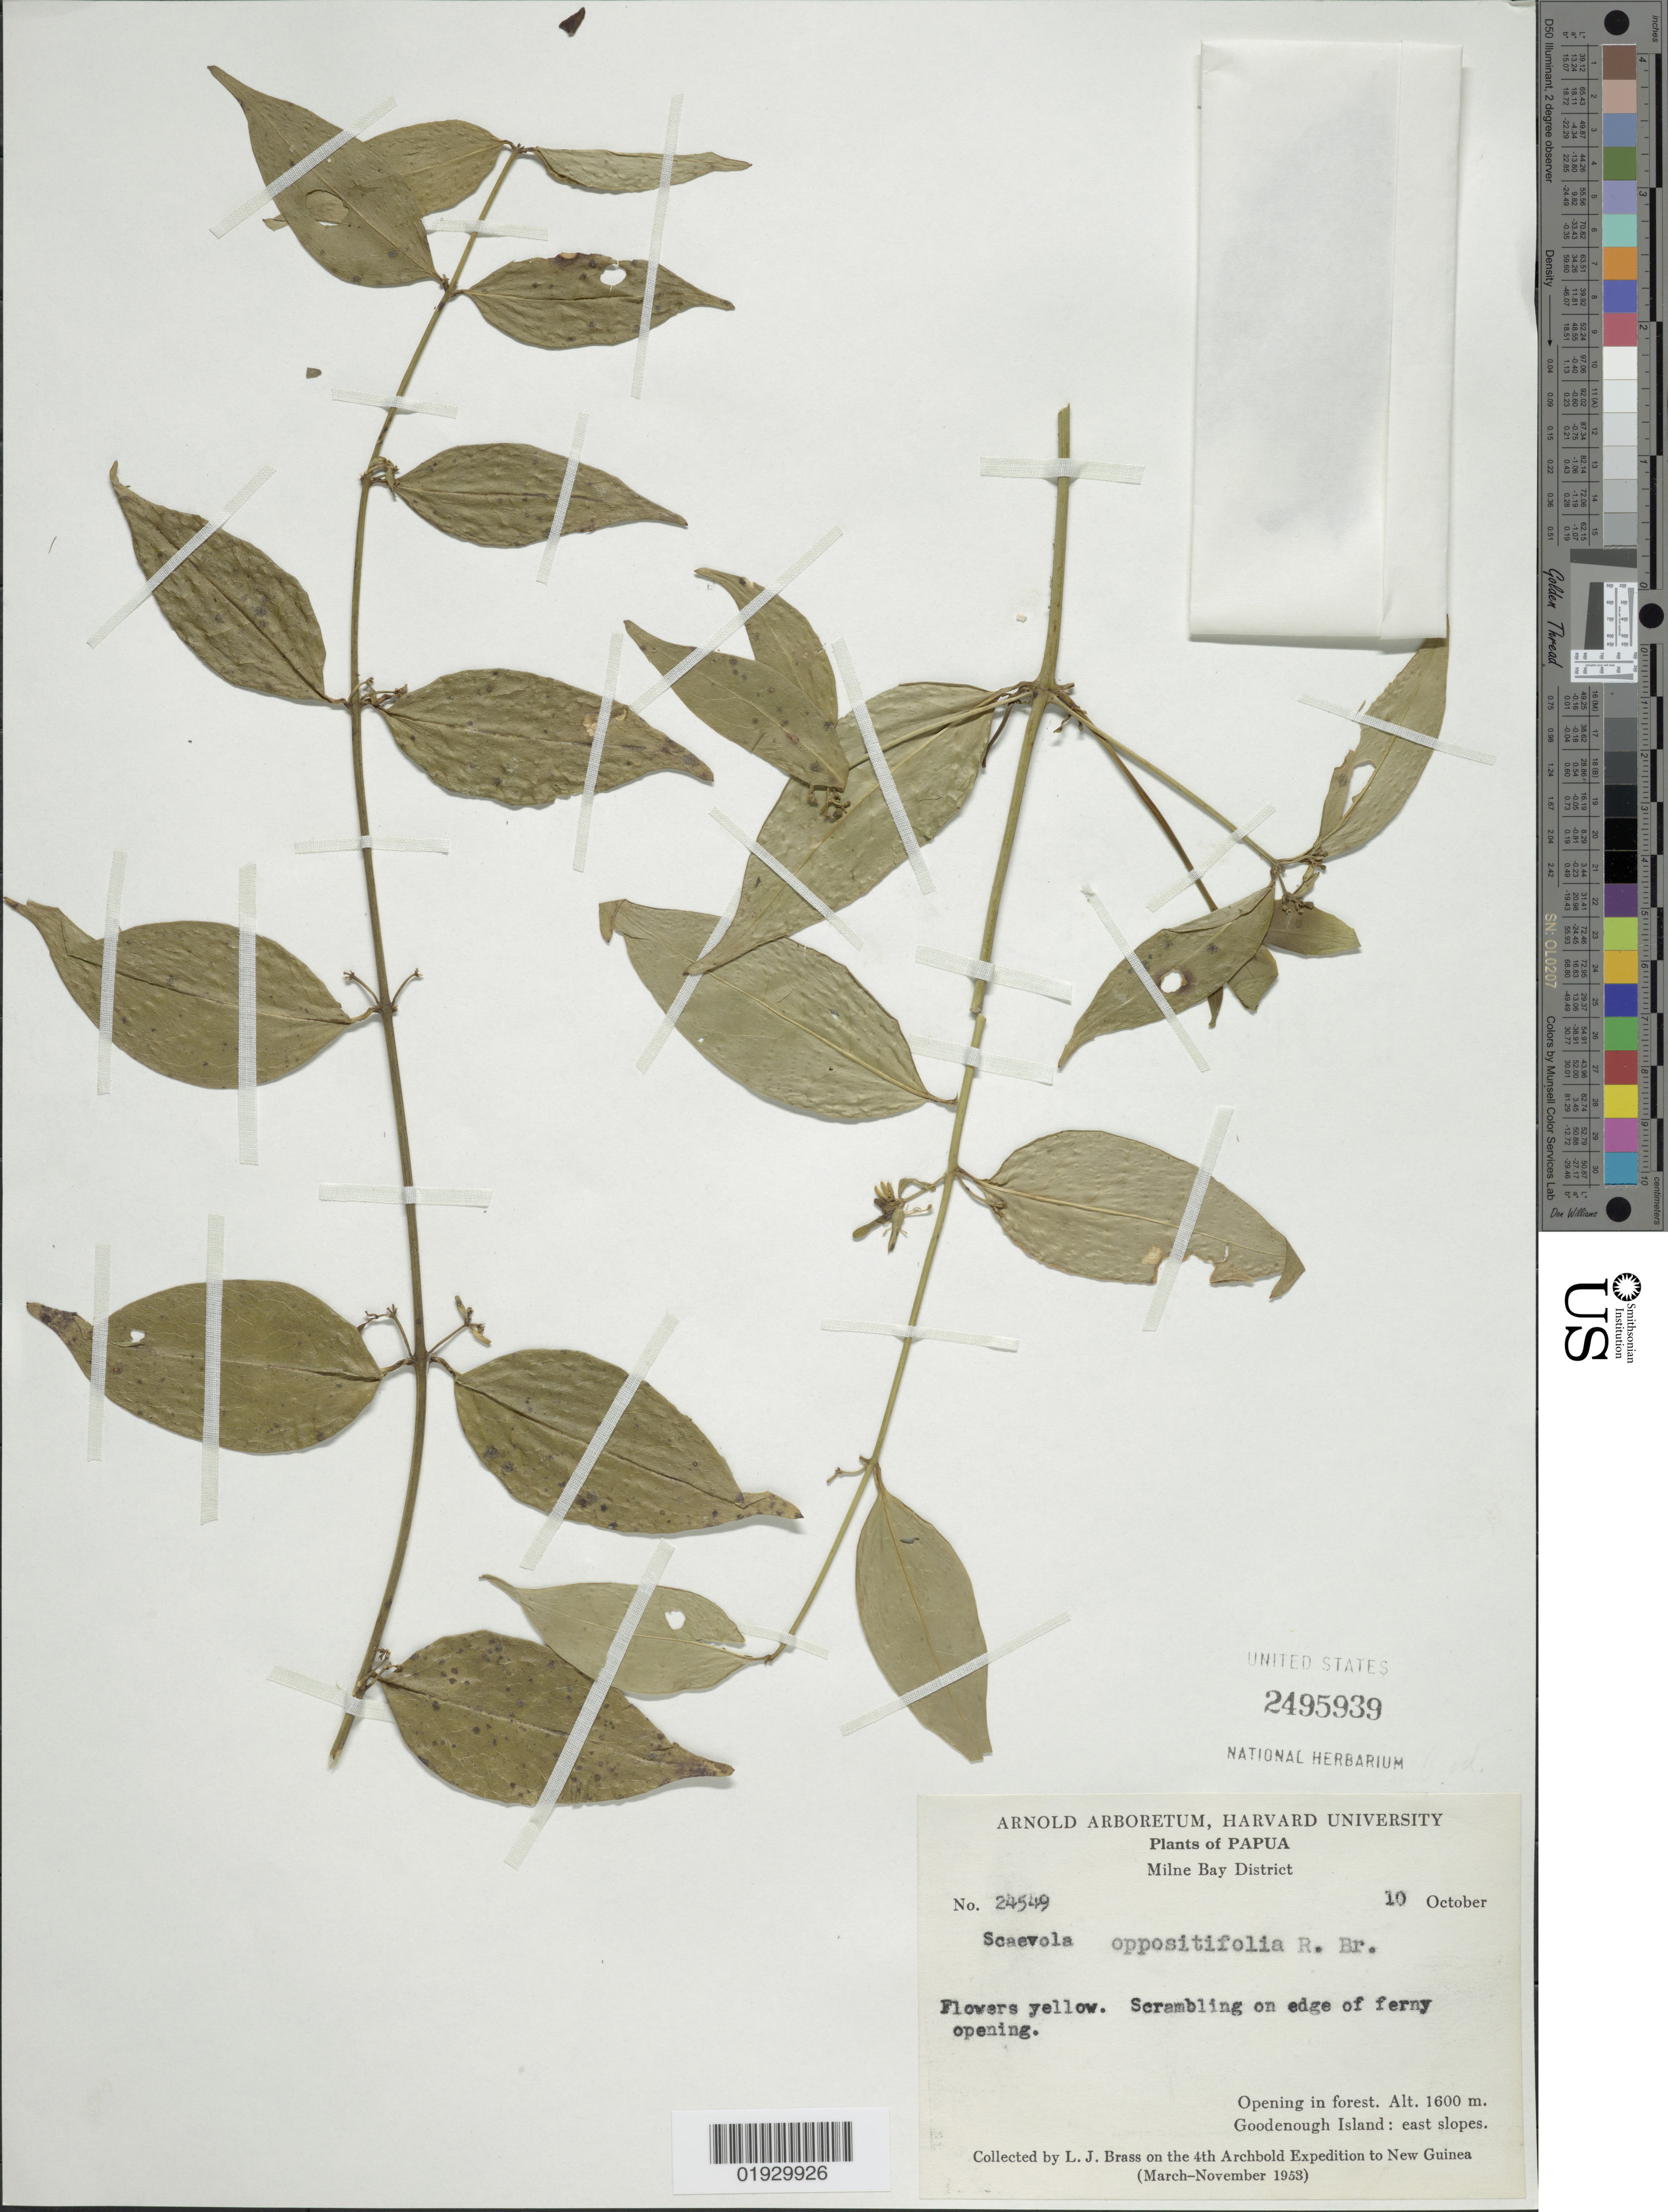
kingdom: Plantae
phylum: Tracheophyta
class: Magnoliopsida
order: Asterales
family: Goodeniaceae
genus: Scaevola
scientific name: Scaevola oppositifolia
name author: Roxb.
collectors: L. J. Brass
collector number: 24549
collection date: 1953-10-10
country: Papua New Guinea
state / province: Milne Bay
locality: Milne Bay District. Goodenough Island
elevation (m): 1600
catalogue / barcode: US 2495939